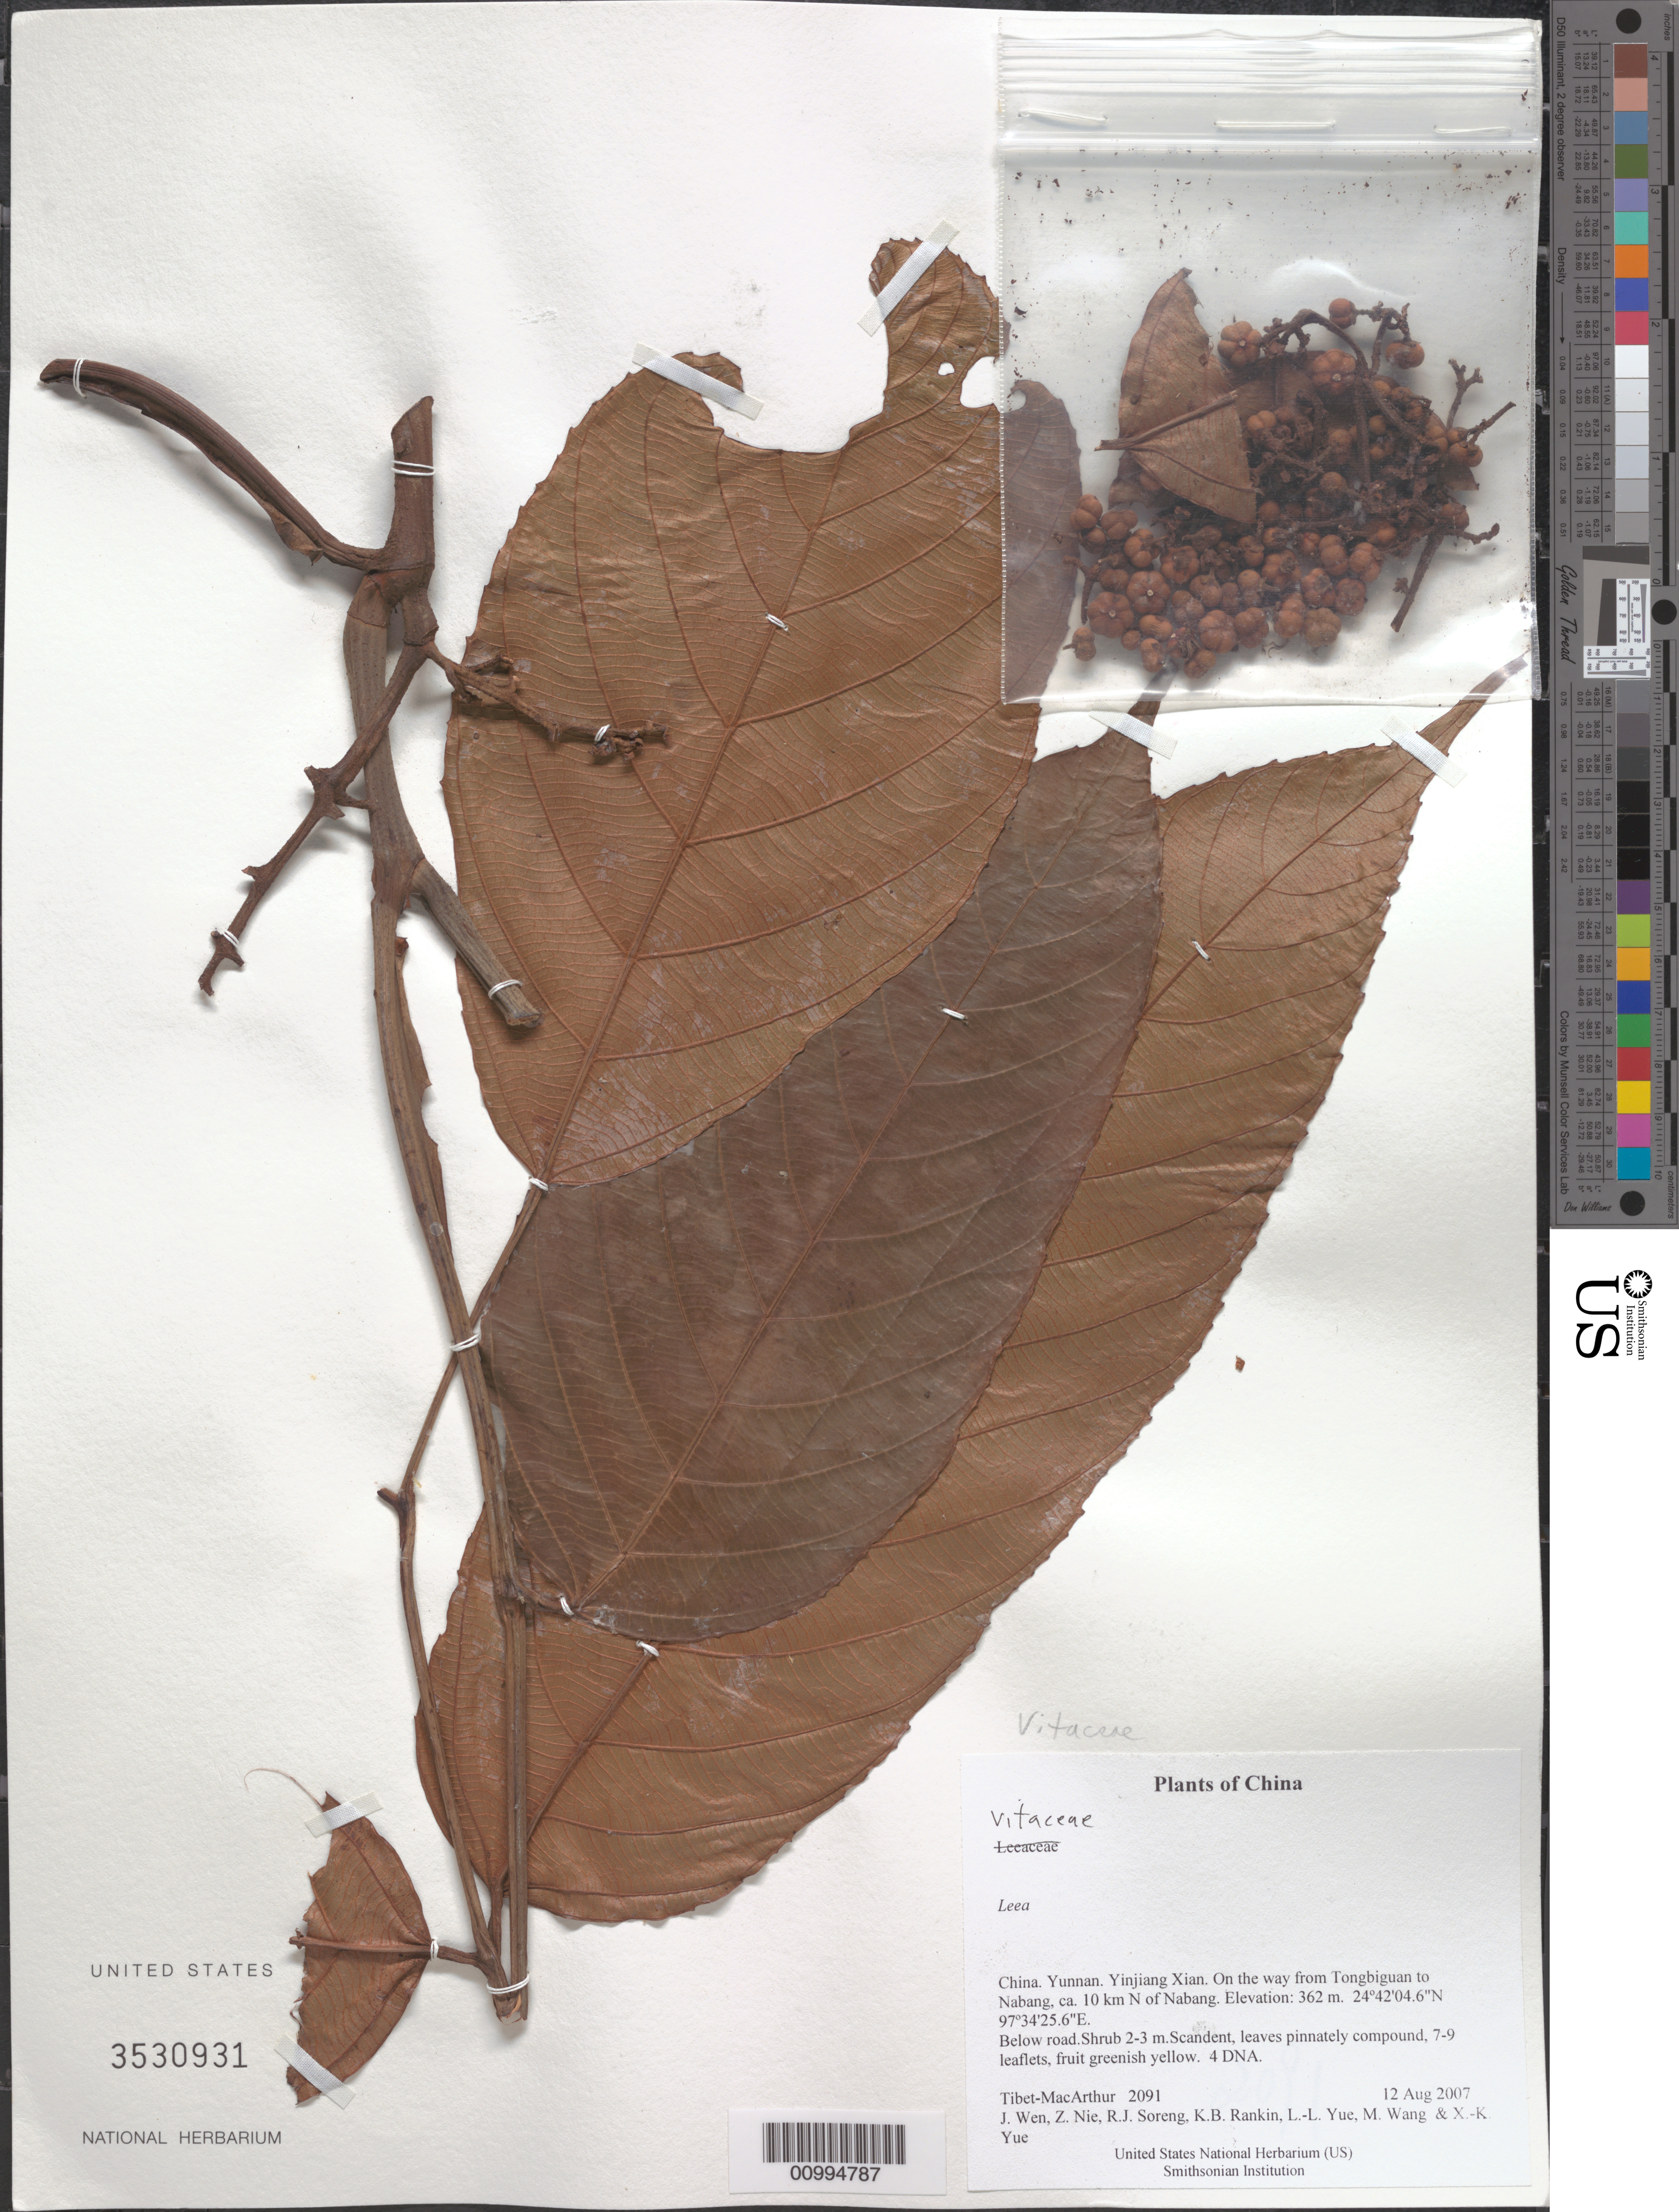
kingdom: Plantae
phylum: Tracheophyta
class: Magnoliopsida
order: Vitales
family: Vitaceae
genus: Leea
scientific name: Leea sp.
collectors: Tibet-MacArthur, J. Wen, Z. Nie, R. J. Soreng, K. Rankin, L. Yue, M. Wang & X. Yue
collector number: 2091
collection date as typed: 12 Aug 2007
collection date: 2007-08-12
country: China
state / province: Yunnan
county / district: Yinjiang Xian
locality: On the way from Tongbiguan to Nabang, ca. 10 km N of Nabang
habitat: Below road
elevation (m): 362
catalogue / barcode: US 3530931